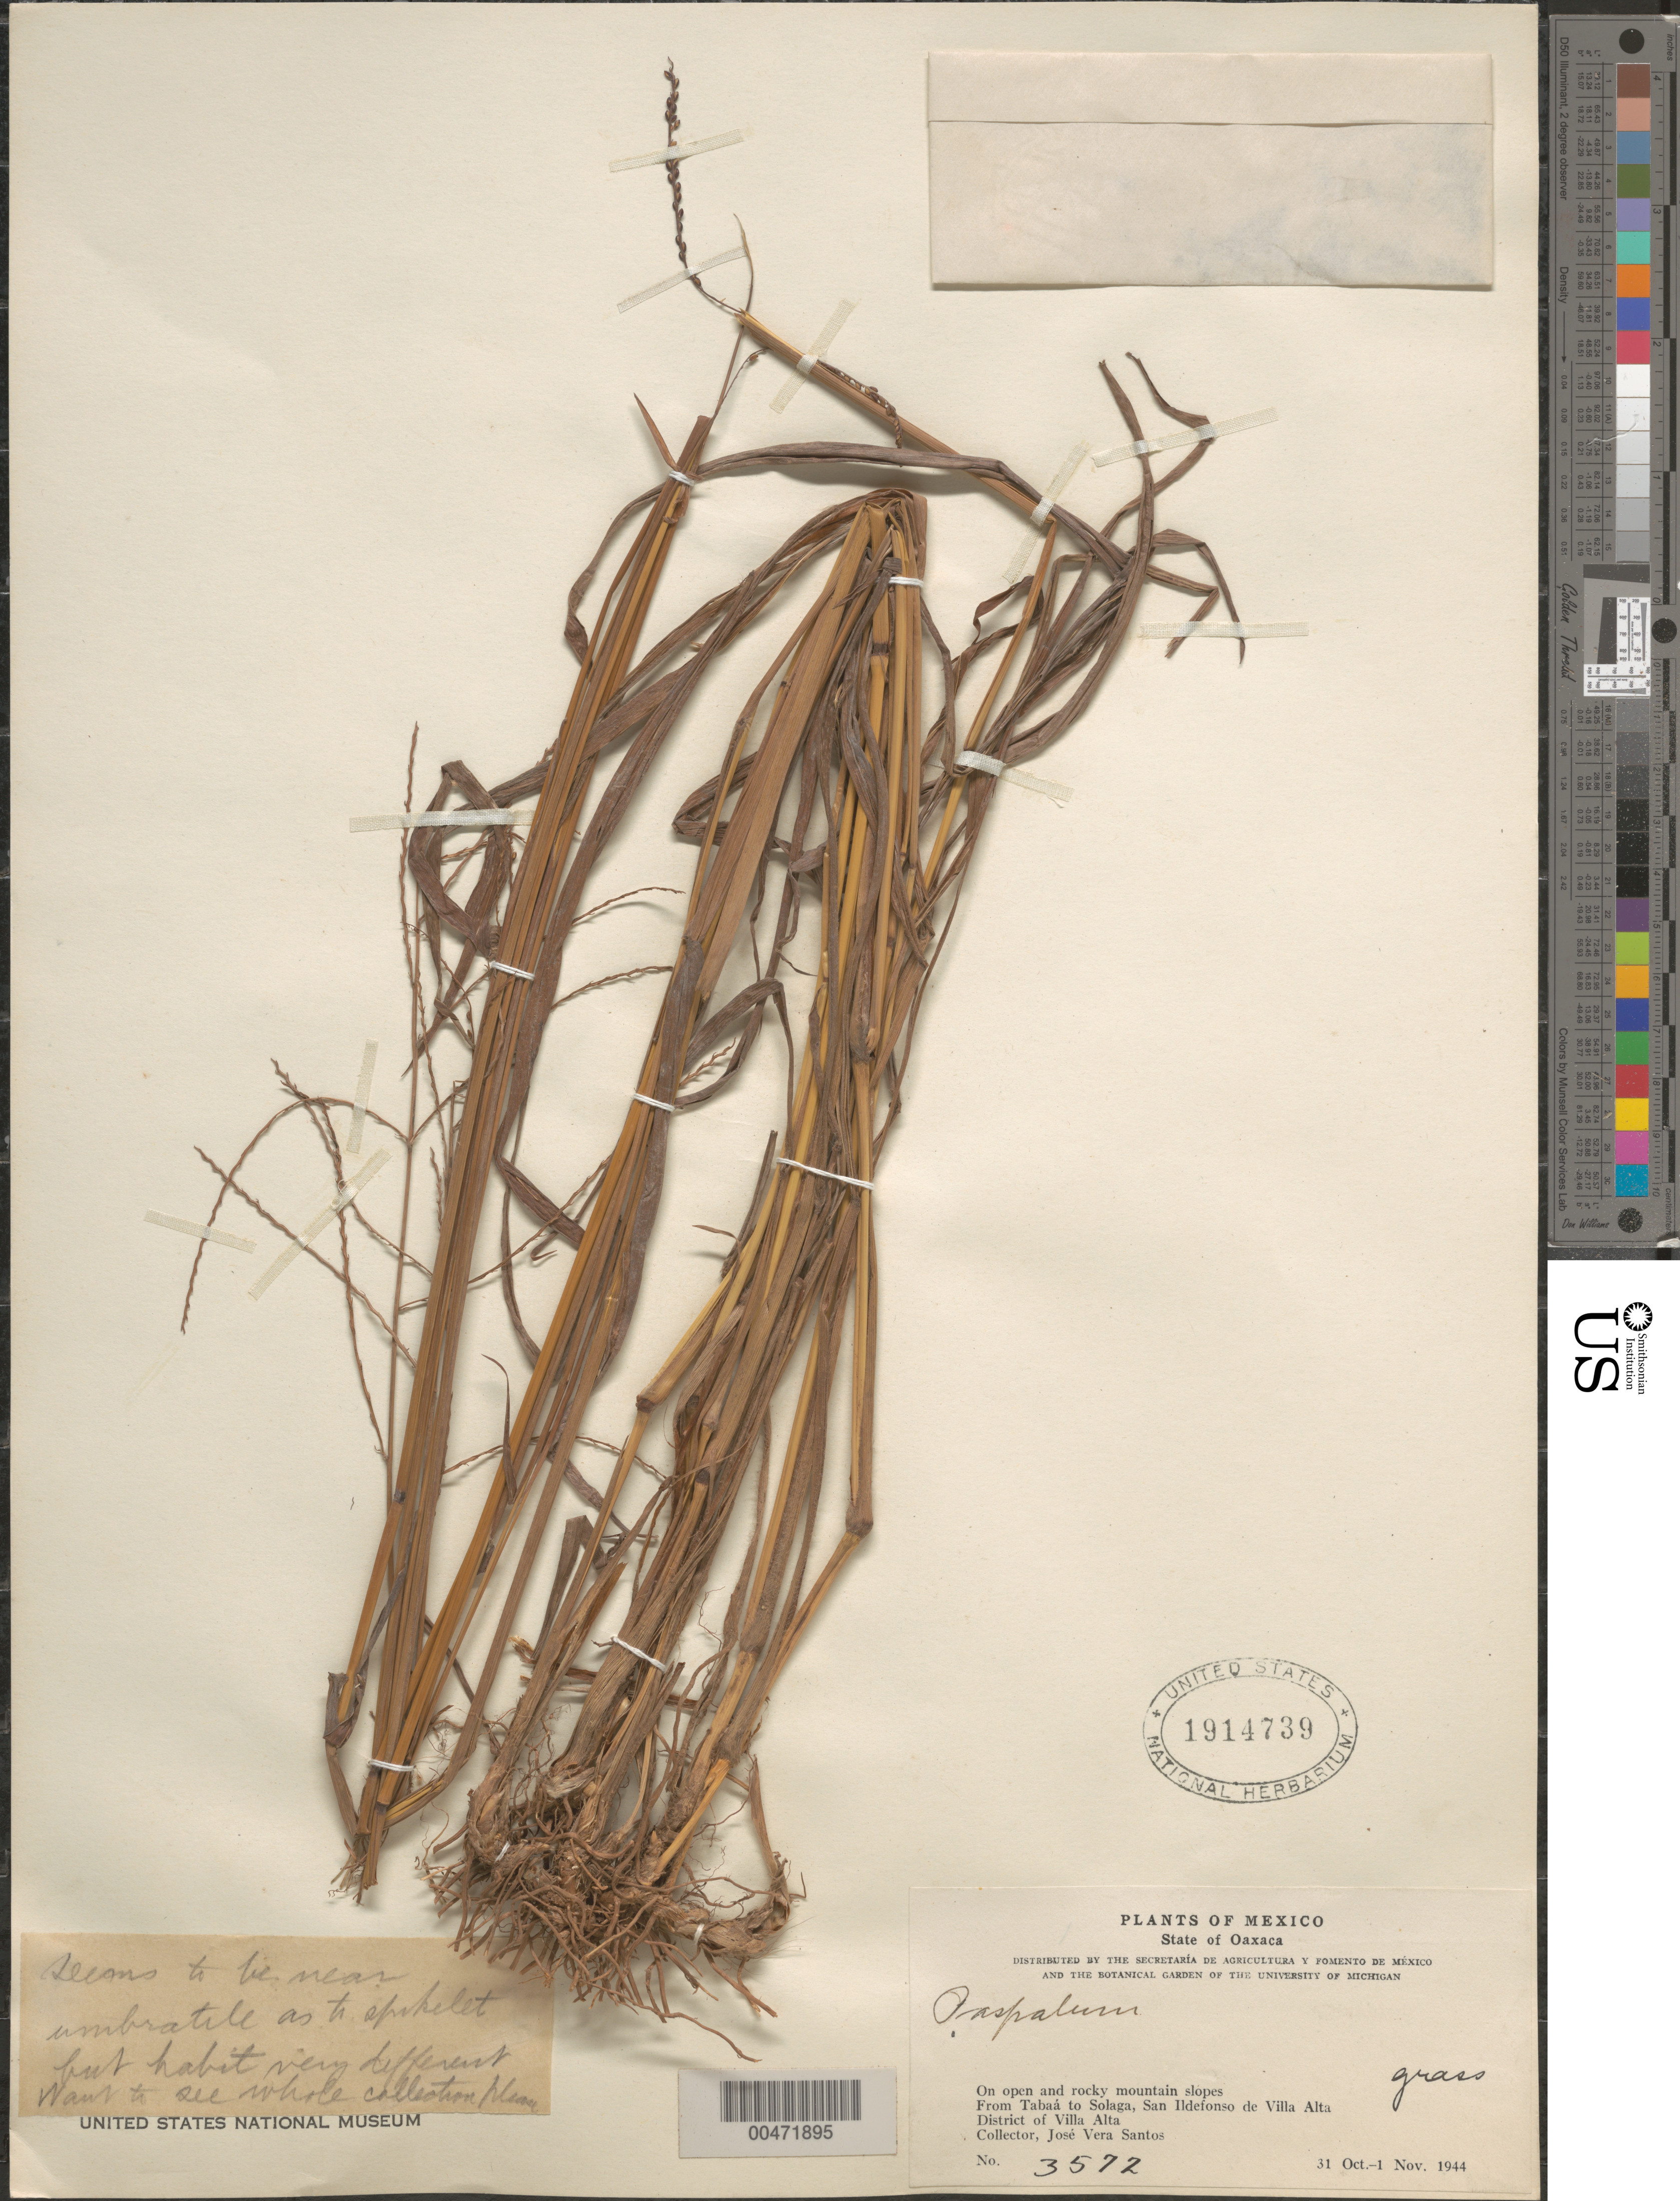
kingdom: Plantae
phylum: Tracheophyta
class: Liliopsida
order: Poales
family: Poaceae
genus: Paspalum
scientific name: Paspalum sp.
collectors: J. V. Santos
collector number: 3572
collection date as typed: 31 Oct 1944 to 1 Nov 1944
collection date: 1944-10-31/1944-11-01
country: Mexico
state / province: Oaxaca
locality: From Taba to Solaga, San Ildefonso de Villa Alta, Dist of Villa Alta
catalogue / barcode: US 1914739